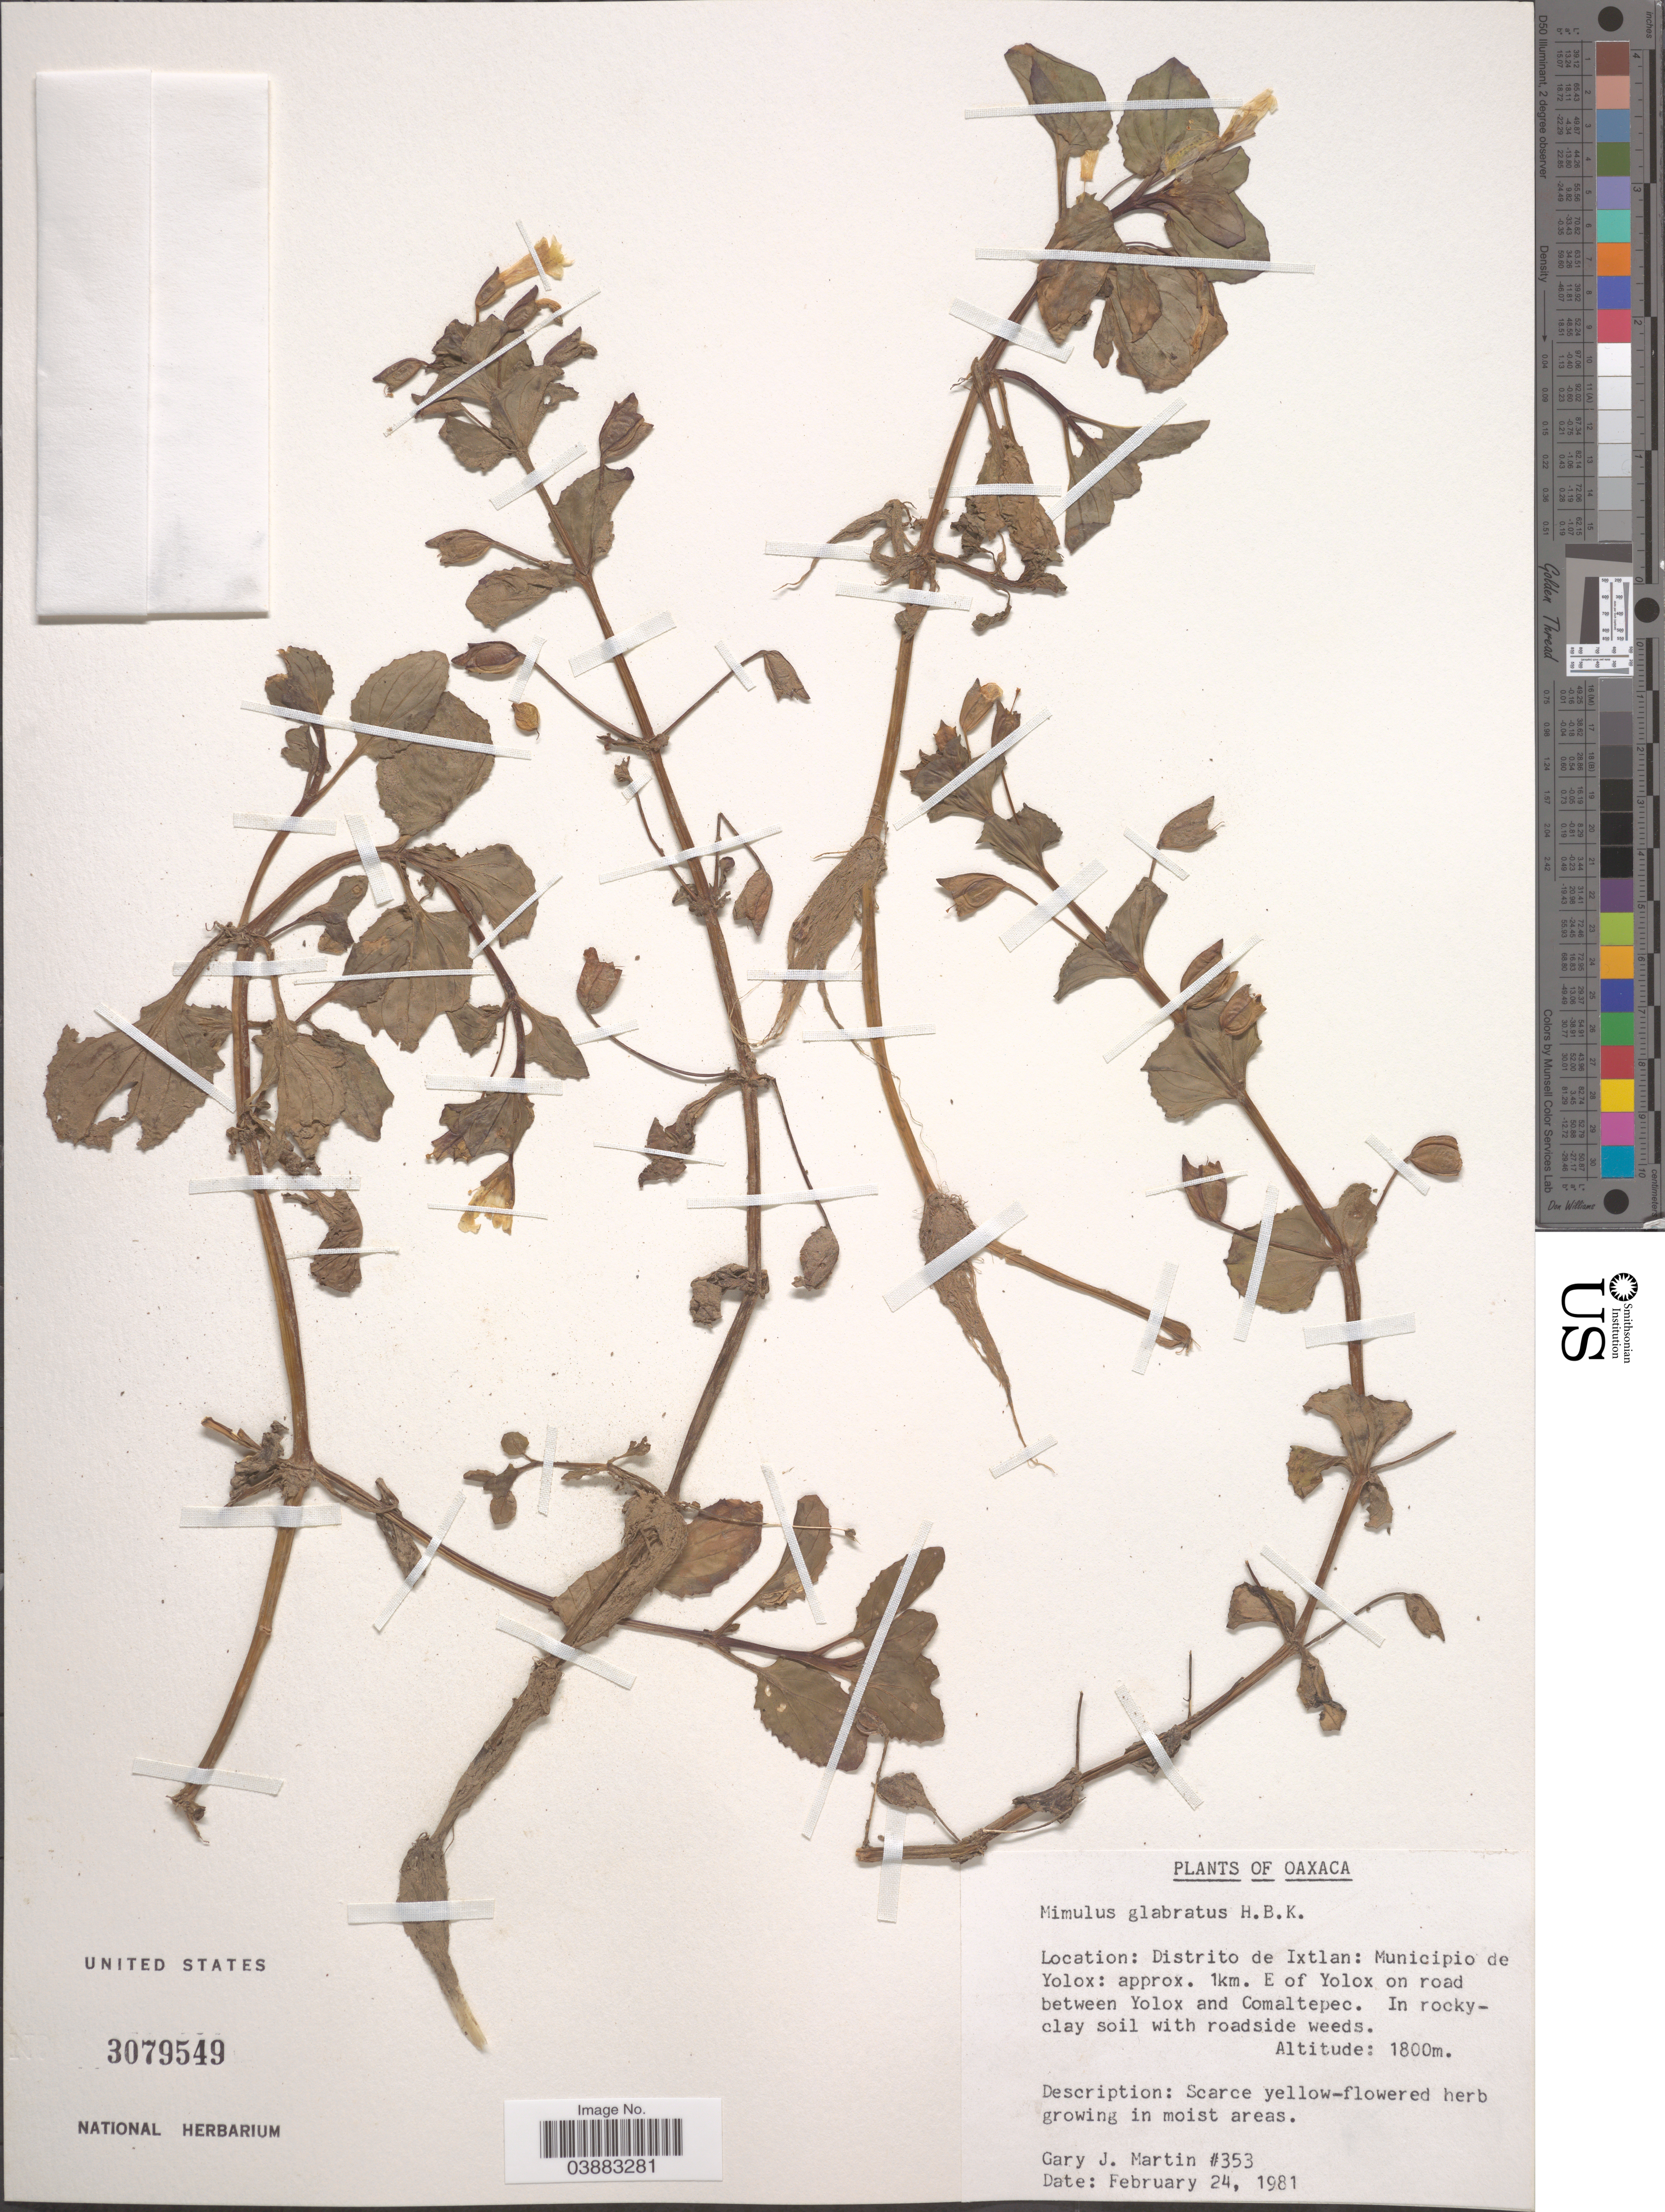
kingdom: Plantae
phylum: Tracheophyta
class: Magnoliopsida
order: Lamiales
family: Phrymaceae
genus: Mimulus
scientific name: Mimulus glabratus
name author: Kunth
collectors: G. J. Martin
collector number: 353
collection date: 1981-02-24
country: Mexico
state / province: Oaxaca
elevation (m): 1800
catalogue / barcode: US 3079549